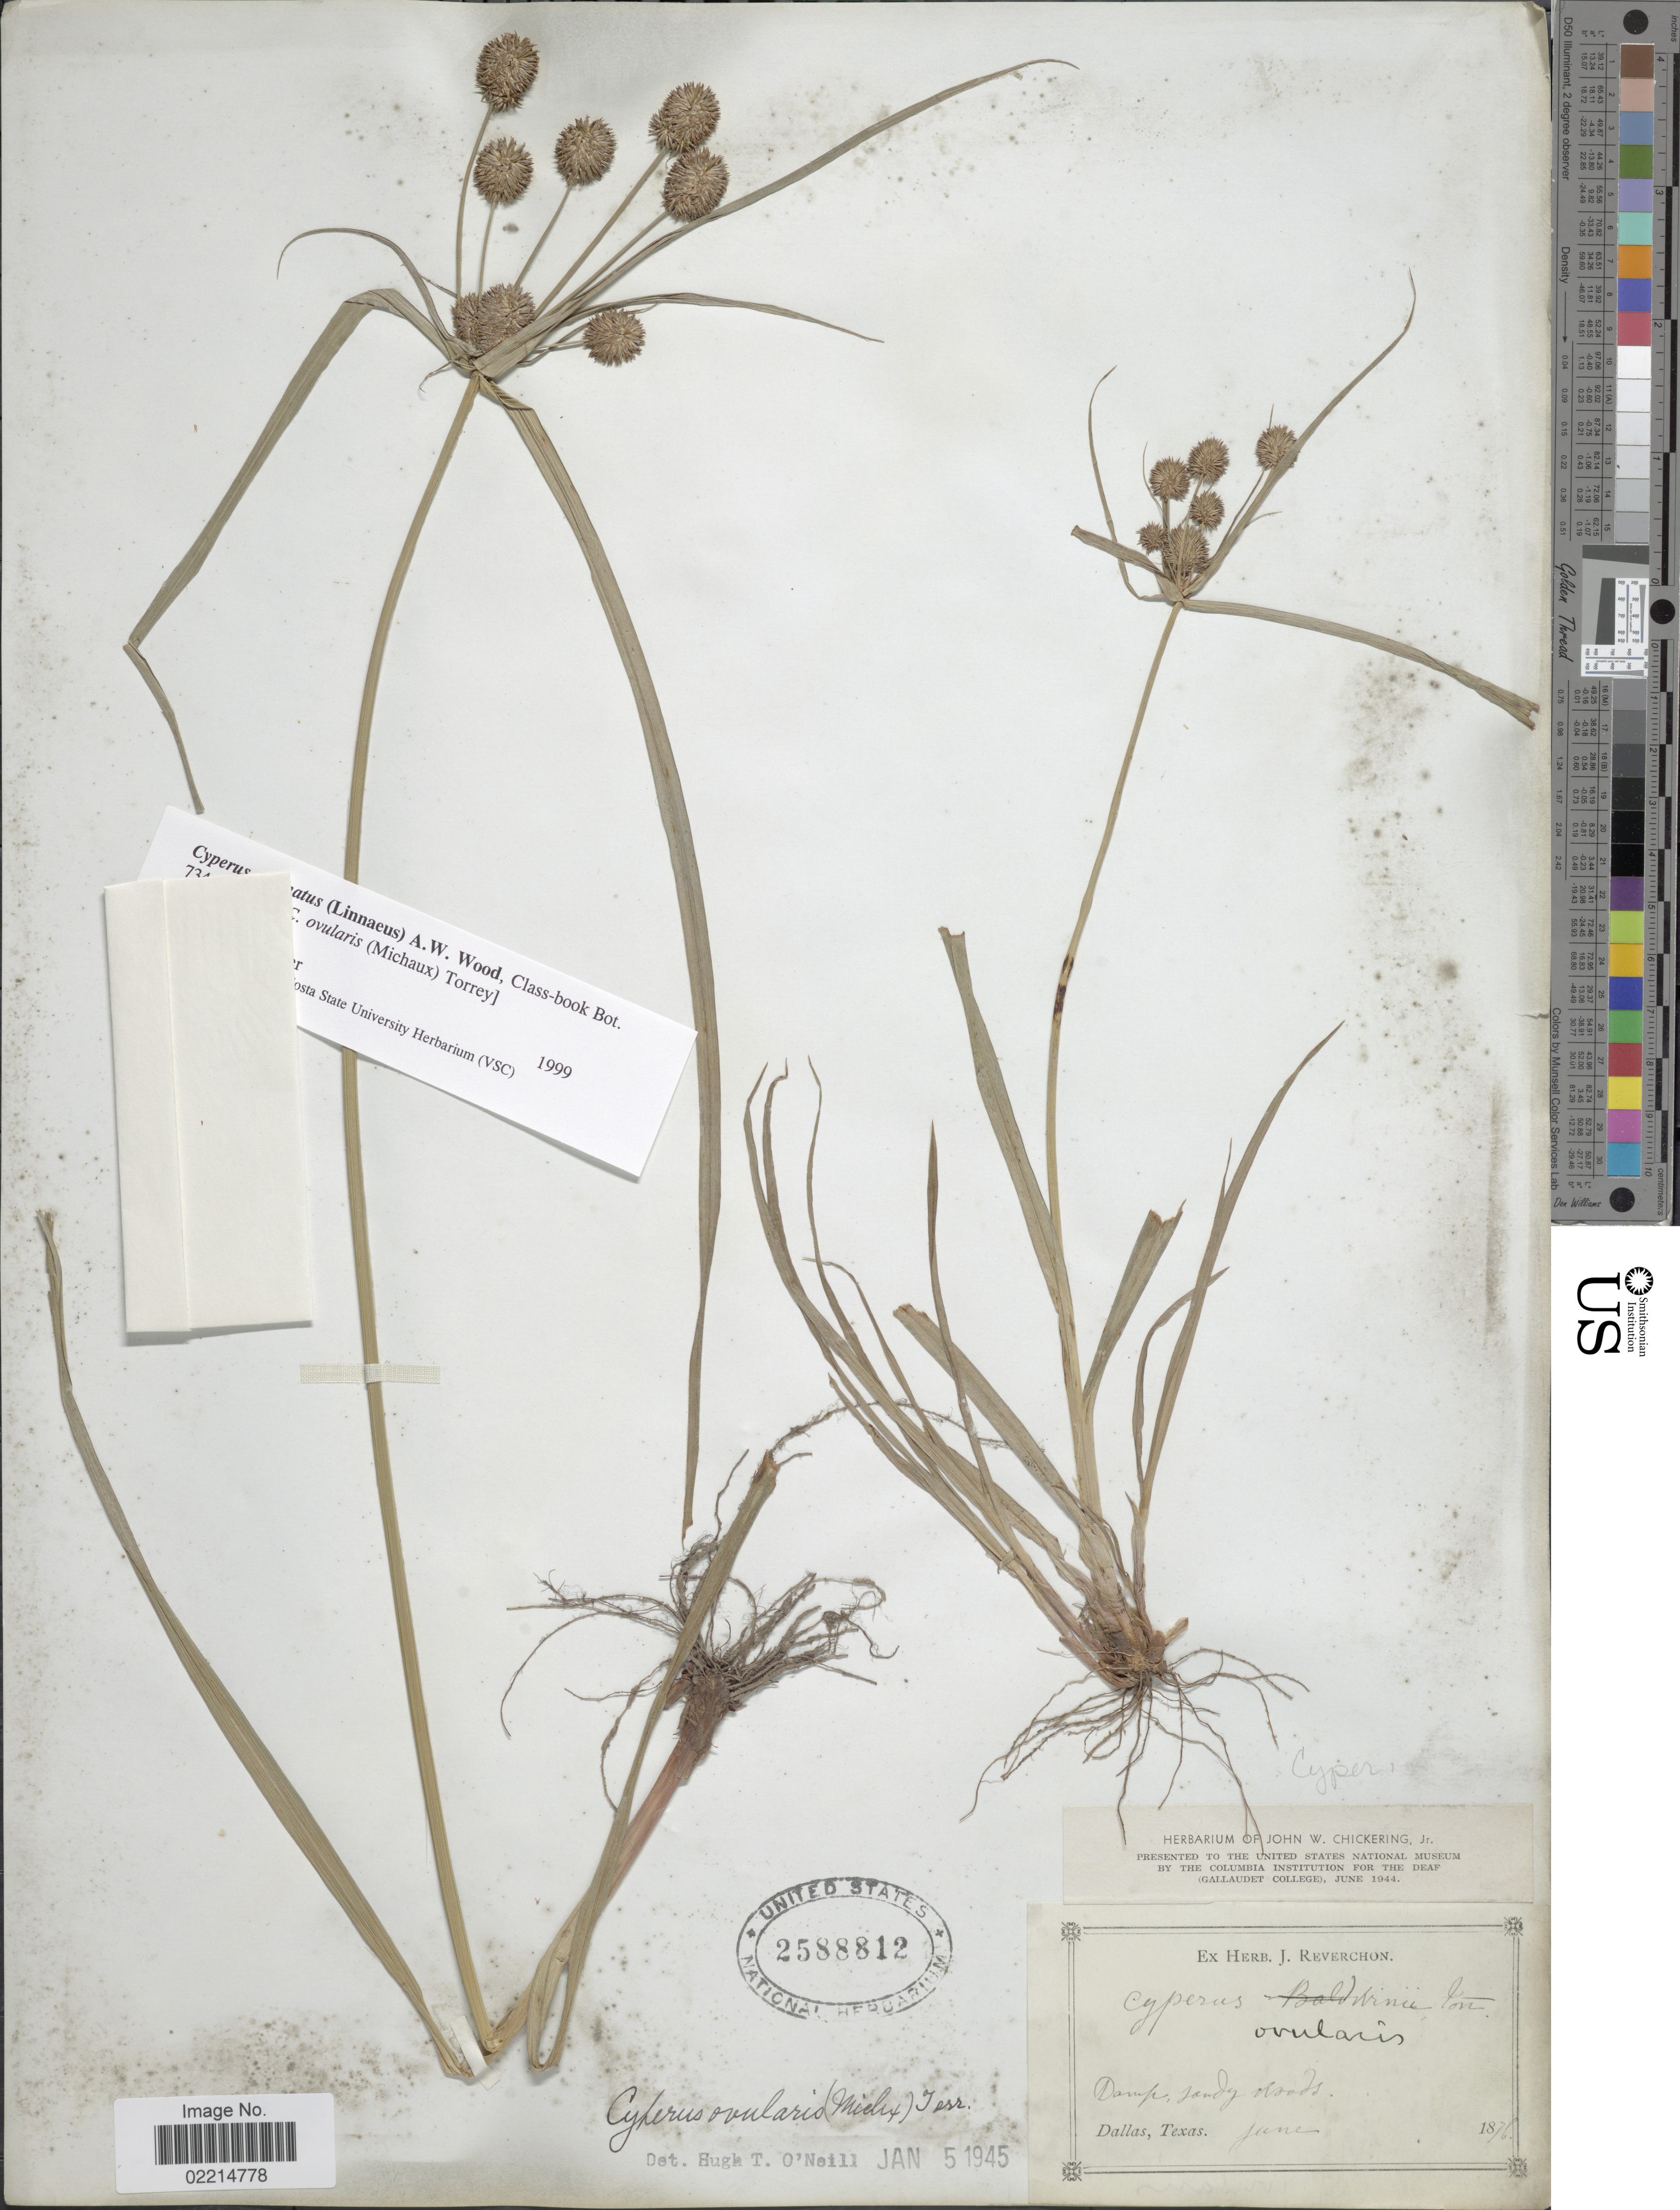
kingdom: Plantae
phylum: Tracheophyta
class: Liliopsida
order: Poales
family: Cyperaceae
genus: Cyperus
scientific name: Cyperus echinatus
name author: (L.) Alph. Wood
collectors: ex herb. J. Reverchon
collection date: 1876-06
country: United States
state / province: Texas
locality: Dallas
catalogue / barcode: US 2588812